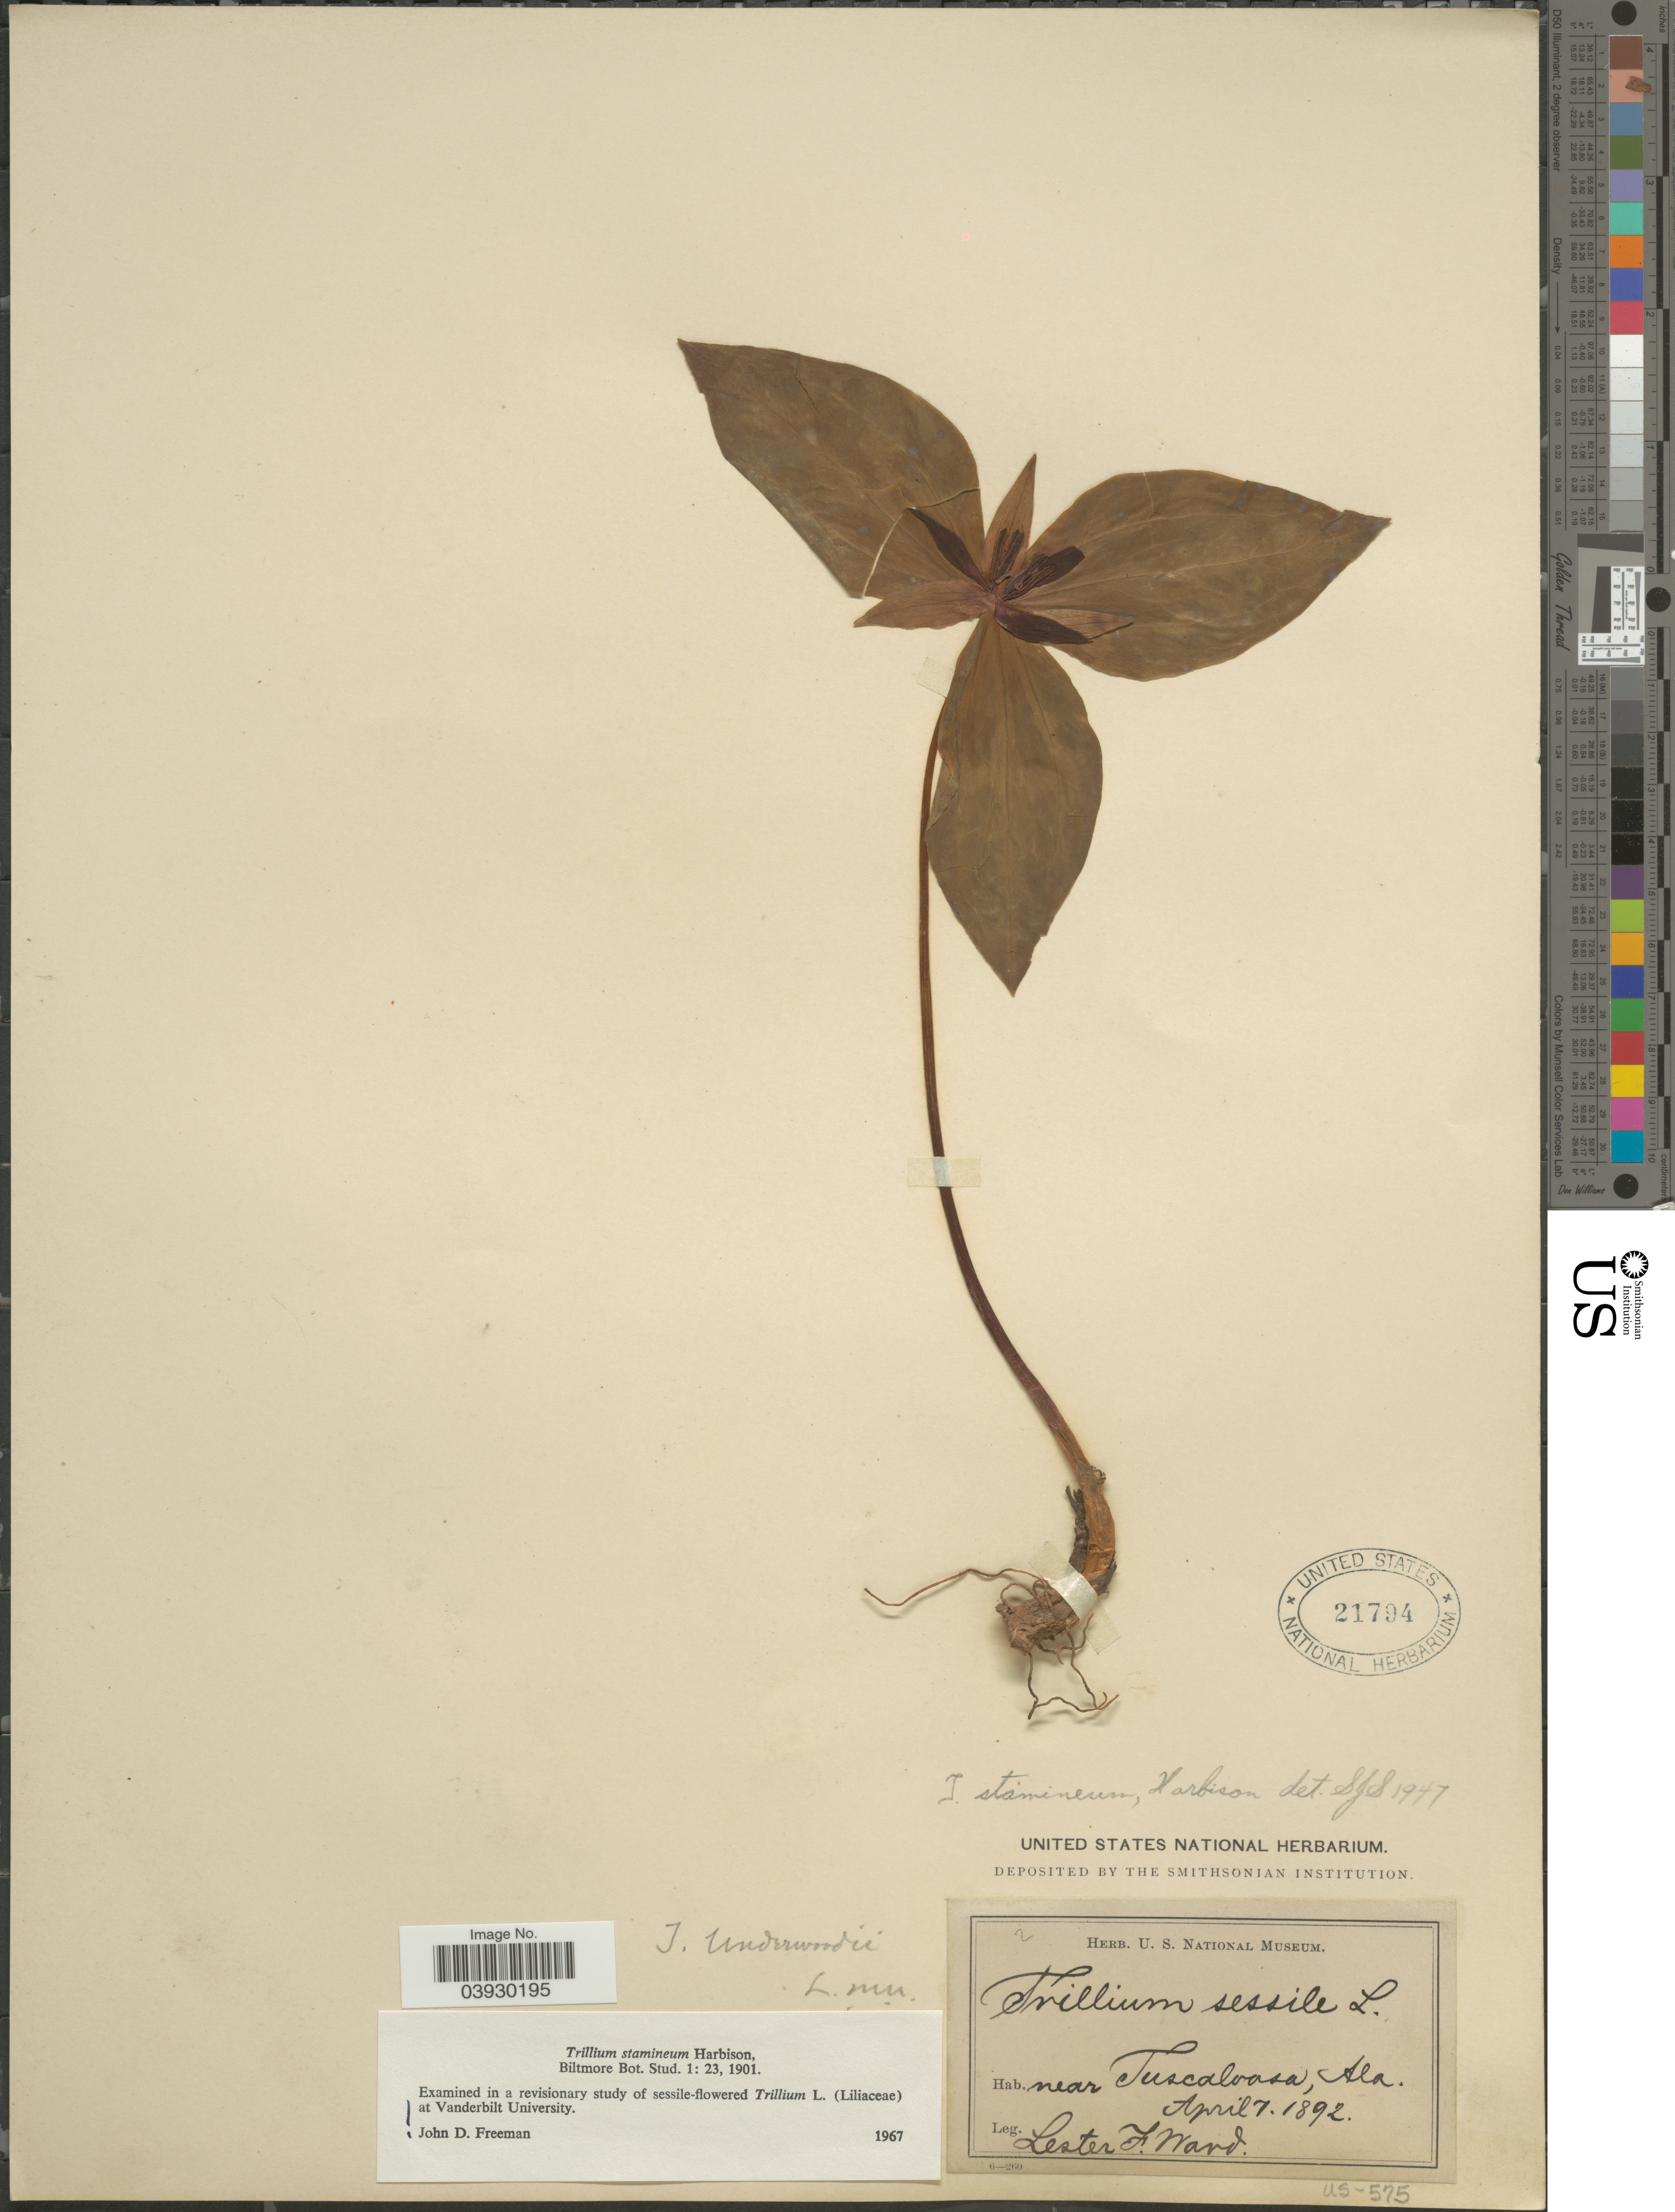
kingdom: Plantae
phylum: Tracheophyta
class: Liliopsida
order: Liliales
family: Melanthiaceae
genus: Trillium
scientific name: Trillium stamineum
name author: Harb.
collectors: L. F. Ward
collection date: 1892-04-07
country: United States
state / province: Alabama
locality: Near Tuscaloosa.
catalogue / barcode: US 21794